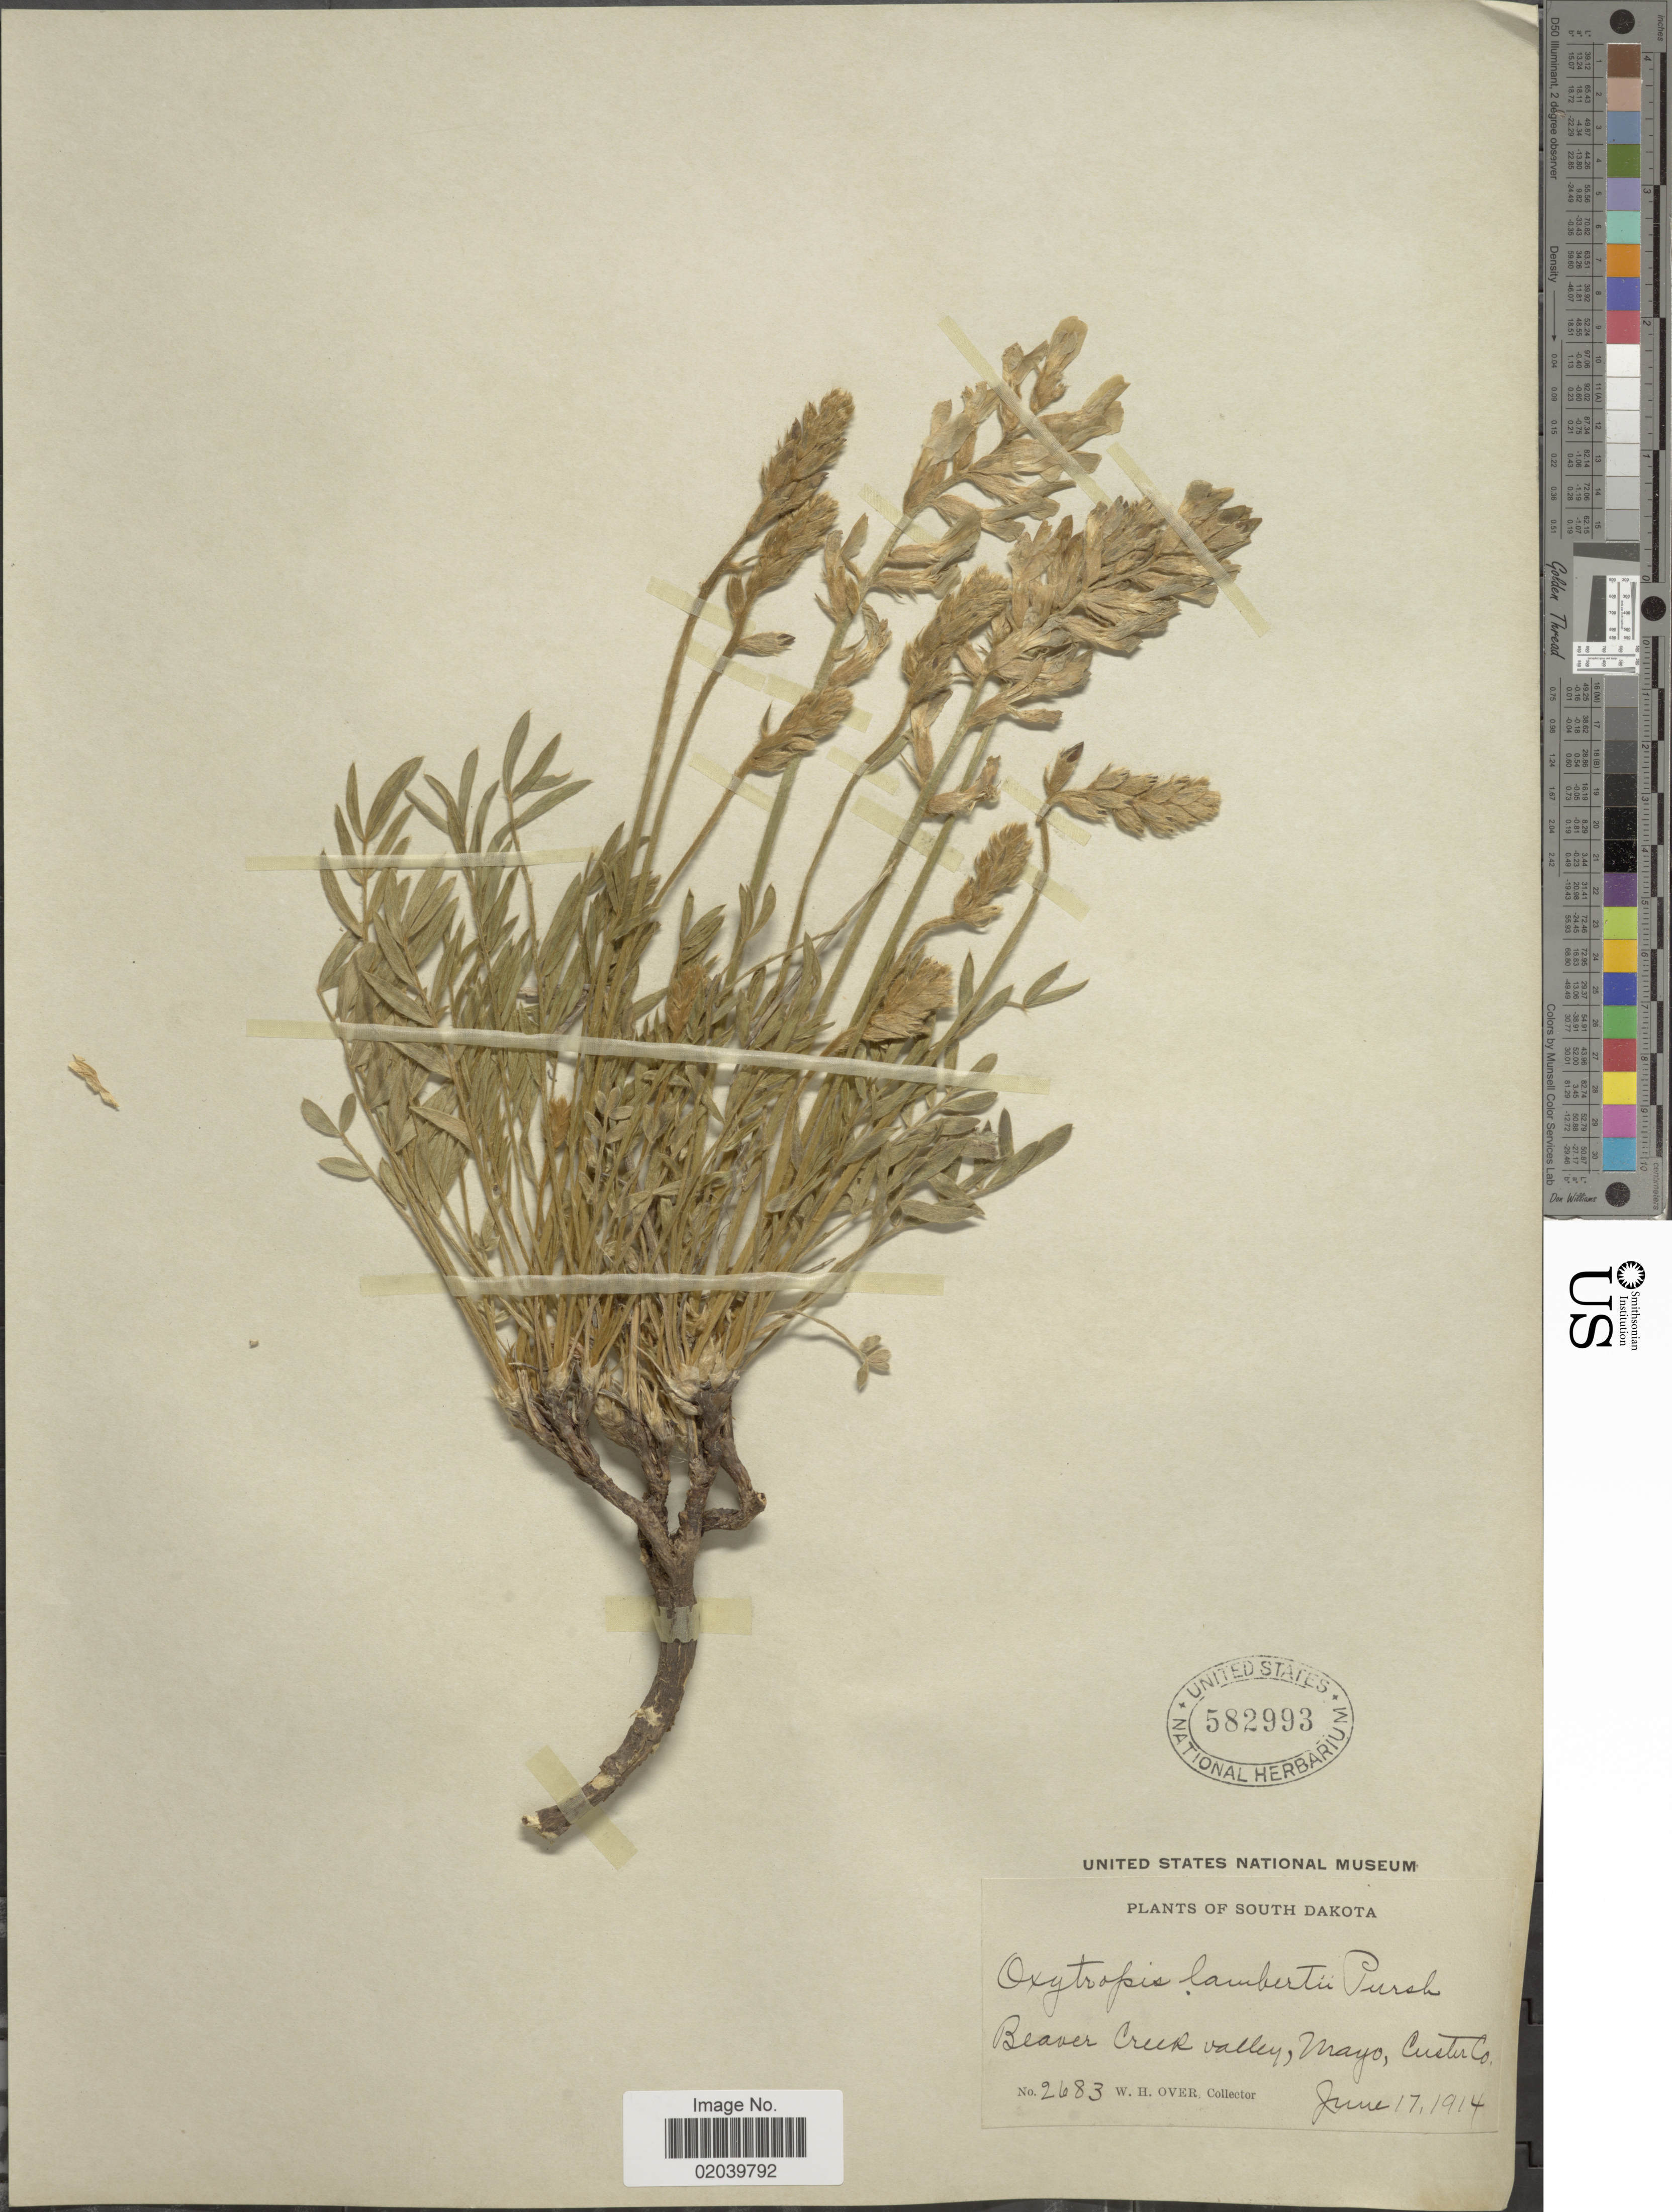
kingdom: Plantae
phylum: Tracheophyta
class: Magnoliopsida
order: Fabales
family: Fabaceae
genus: Oxytropis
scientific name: Oxytropis lambertii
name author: Pursh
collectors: W. Over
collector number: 2683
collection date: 1914-06-17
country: United States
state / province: South Dakota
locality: Beaver Creek valley, Mayo, Custer Co.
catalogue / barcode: US 582993